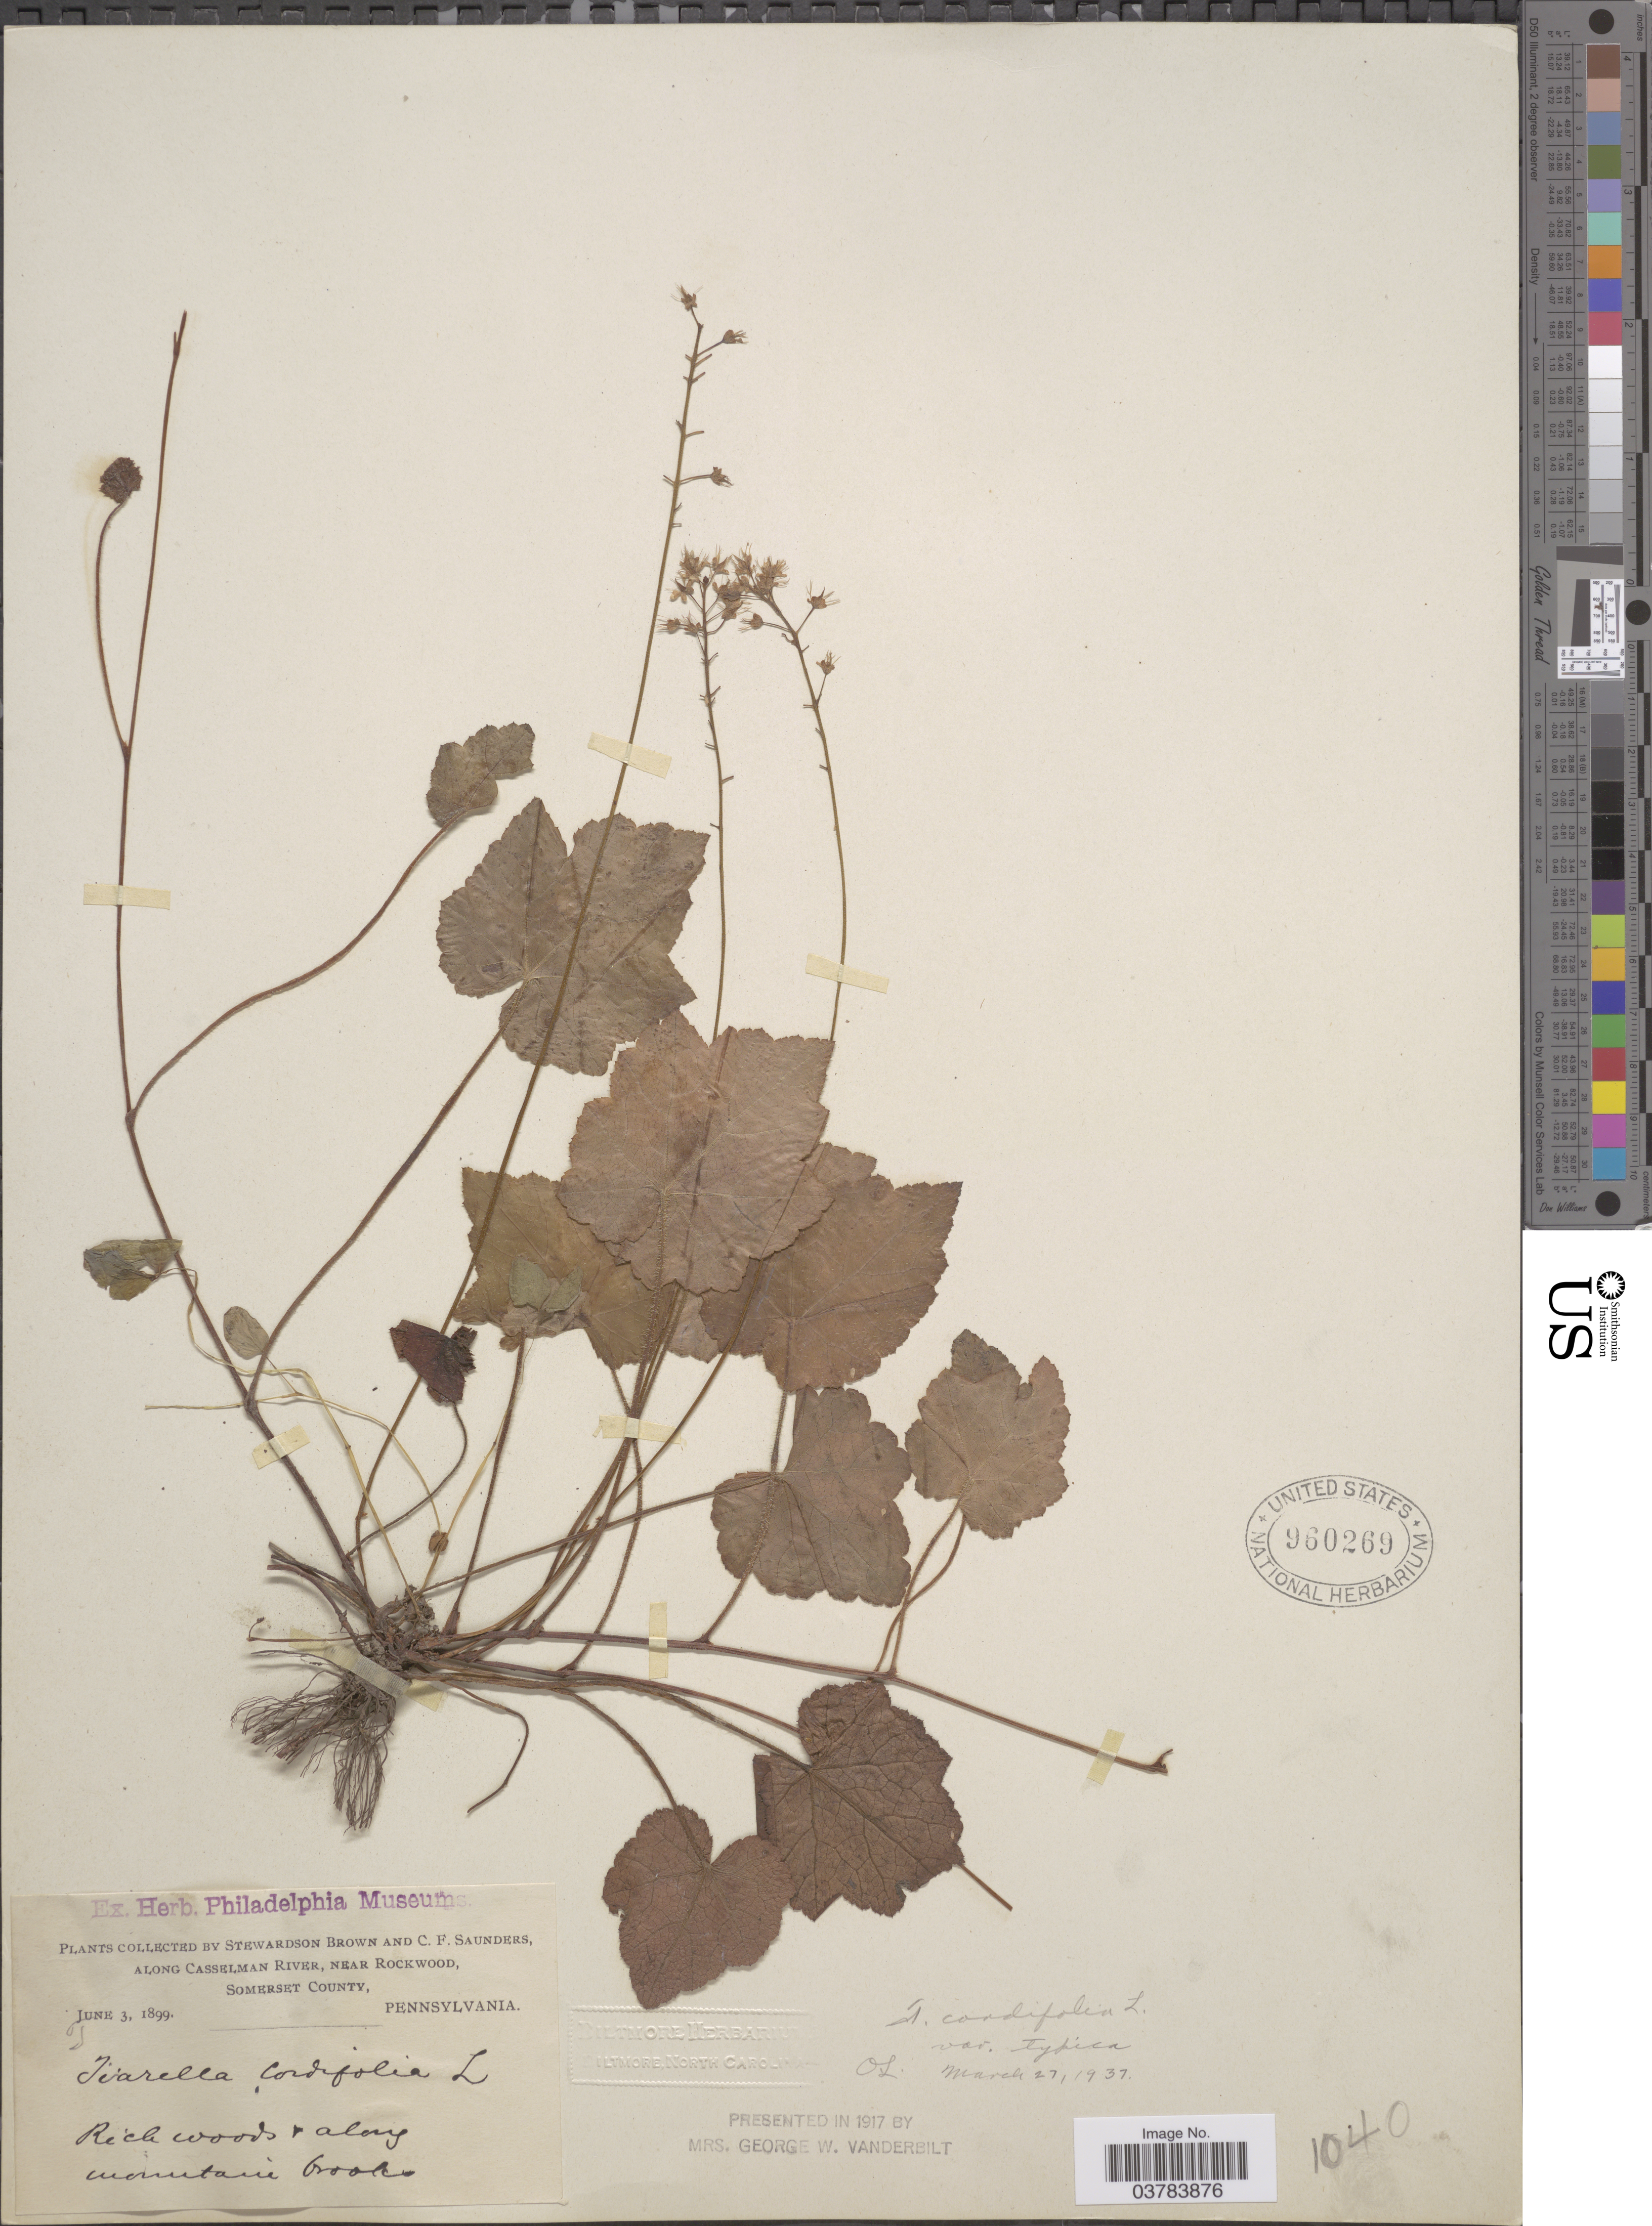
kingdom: Plantae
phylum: Tracheophyta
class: Magnoliopsida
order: Saxifragales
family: Saxifragaceae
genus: Tiarella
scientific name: Tiarella cordifolia var. typica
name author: Lakela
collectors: S. Brown & C.F. Saunders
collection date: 1899-06-03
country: United States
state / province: Pennsylvania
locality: Along Casselman River, Near Rockwood, Somerset County. Rich woods along mountain brook.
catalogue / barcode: US 960269